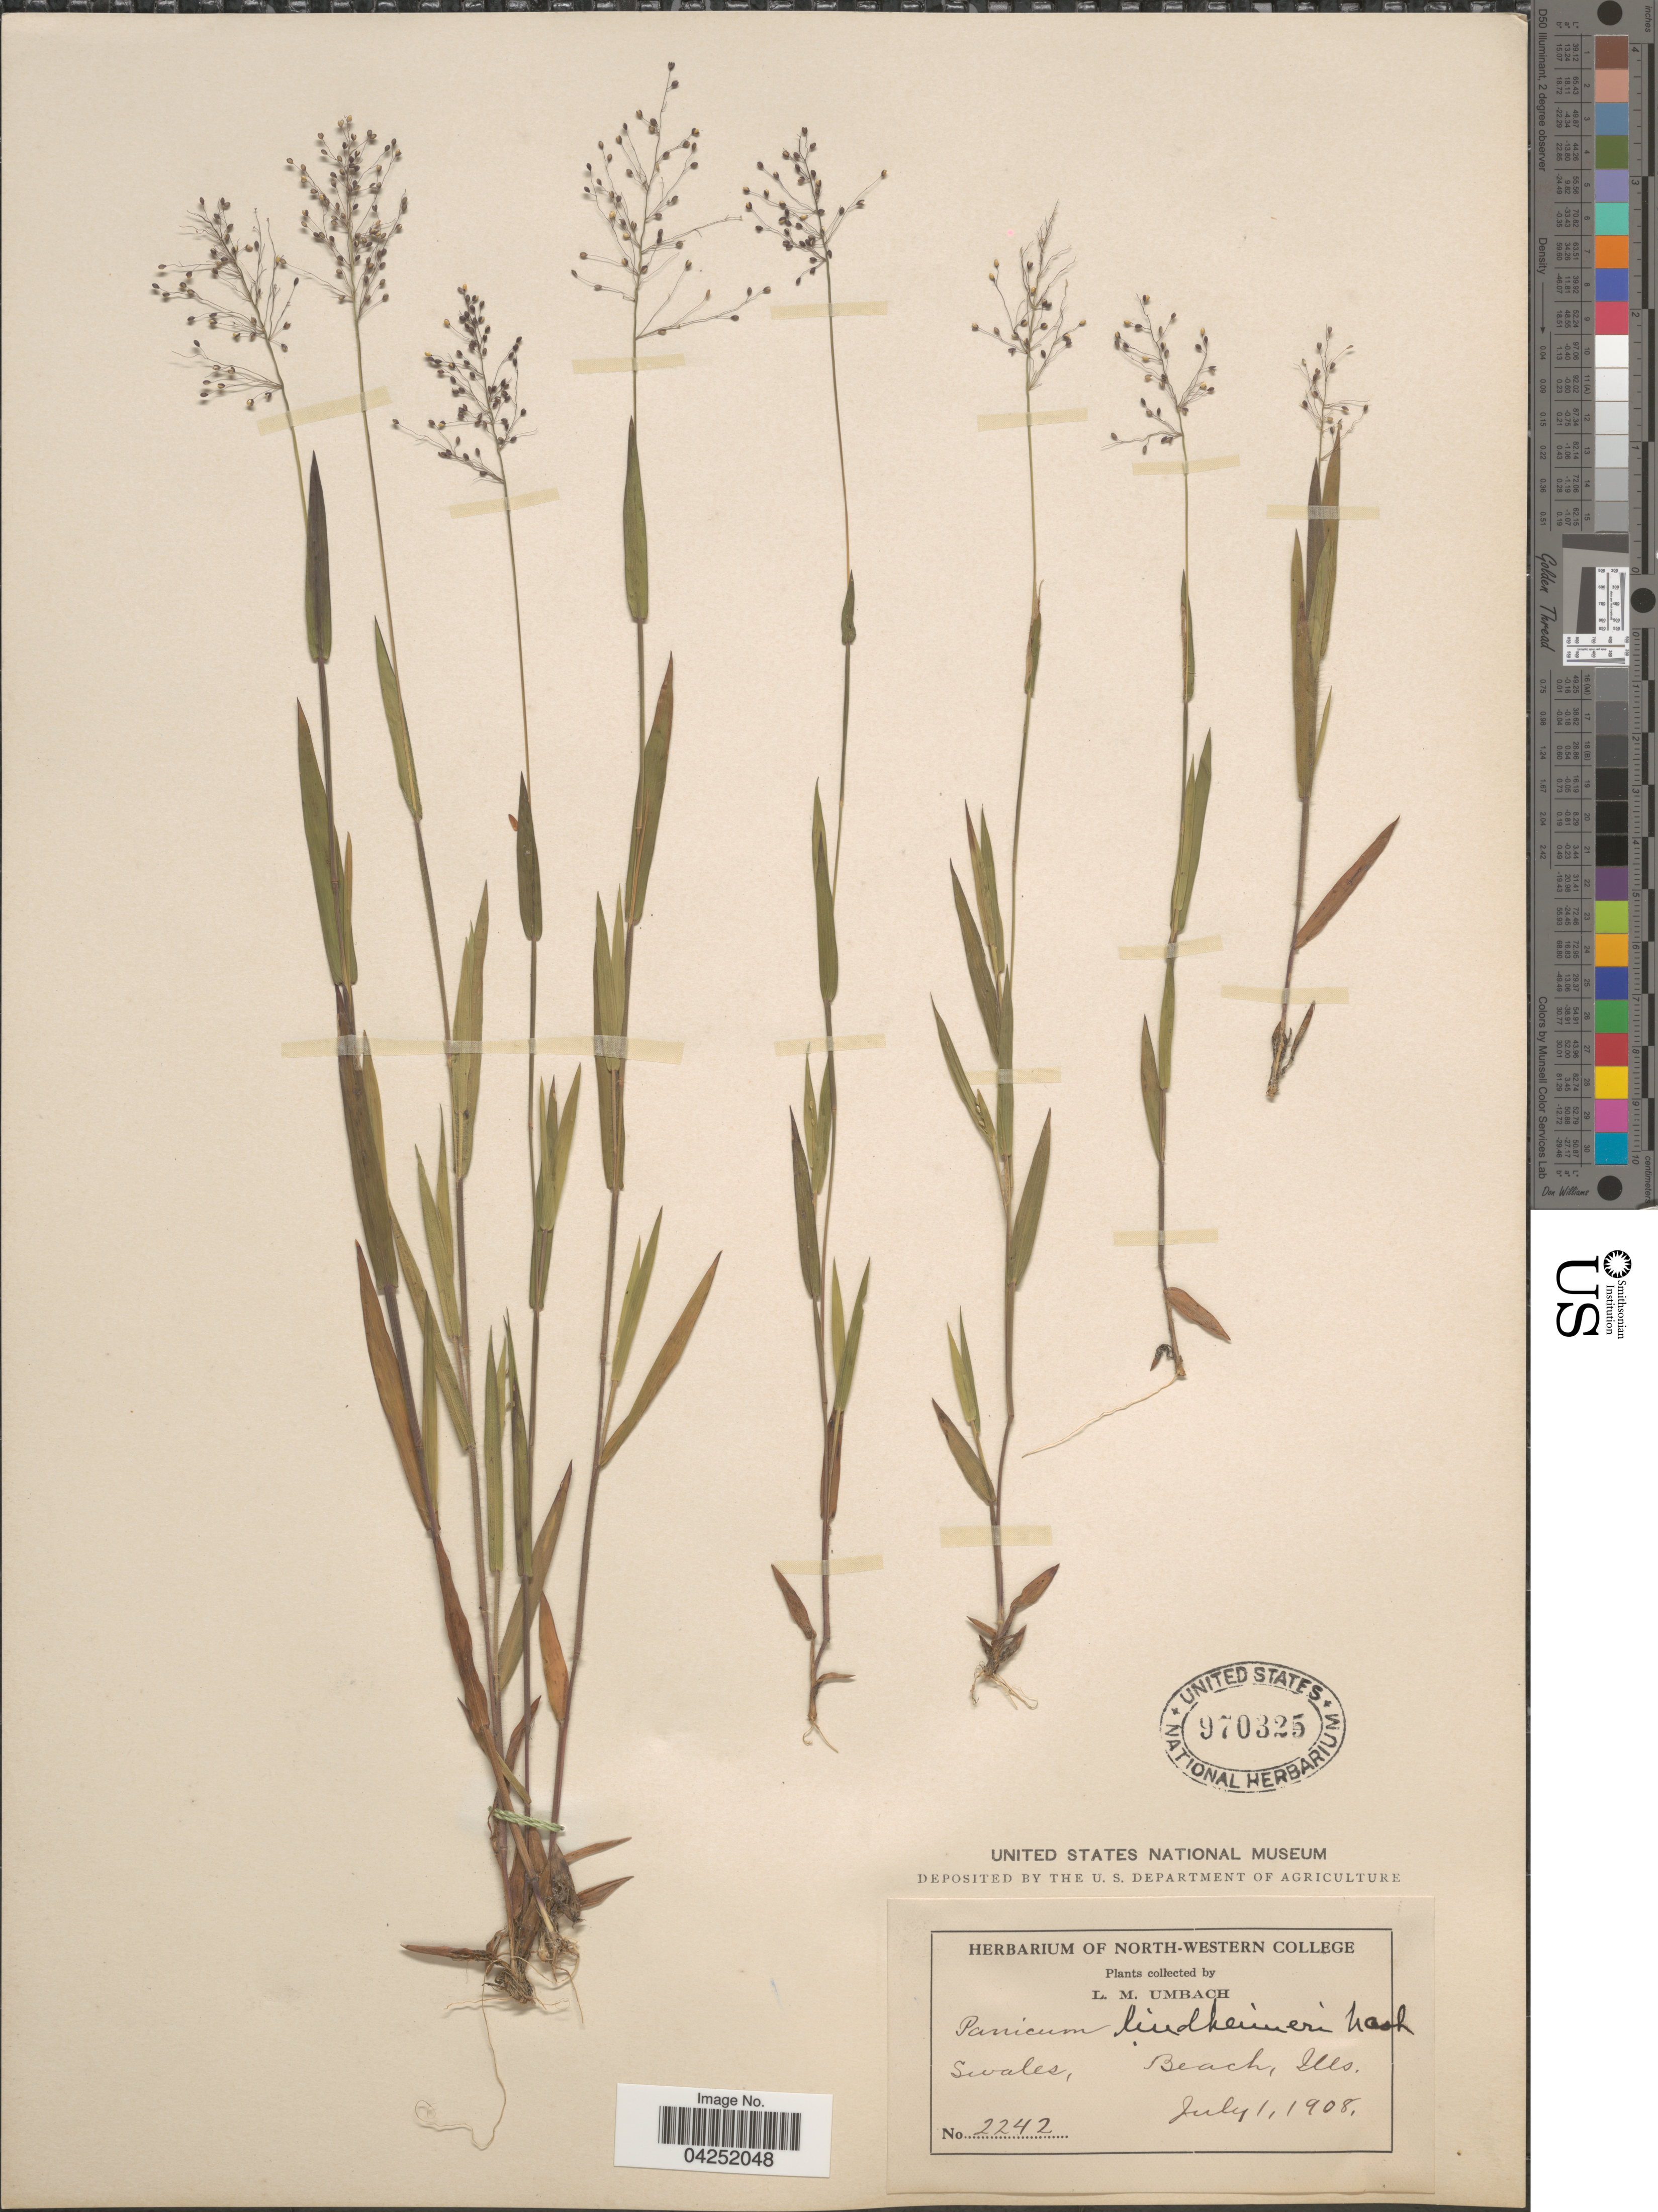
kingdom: Plantae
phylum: Tracheophyta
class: Liliopsida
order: Poales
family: Poaceae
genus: Dichanthelium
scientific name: Dichanthelium acuminatum var. lindheimeri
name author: (Nash) Gould & C.A. Clark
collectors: L. M. Umbach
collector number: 2242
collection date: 1908-07-01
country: United States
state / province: Illinois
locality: Swales, Beach.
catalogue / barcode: US 970325